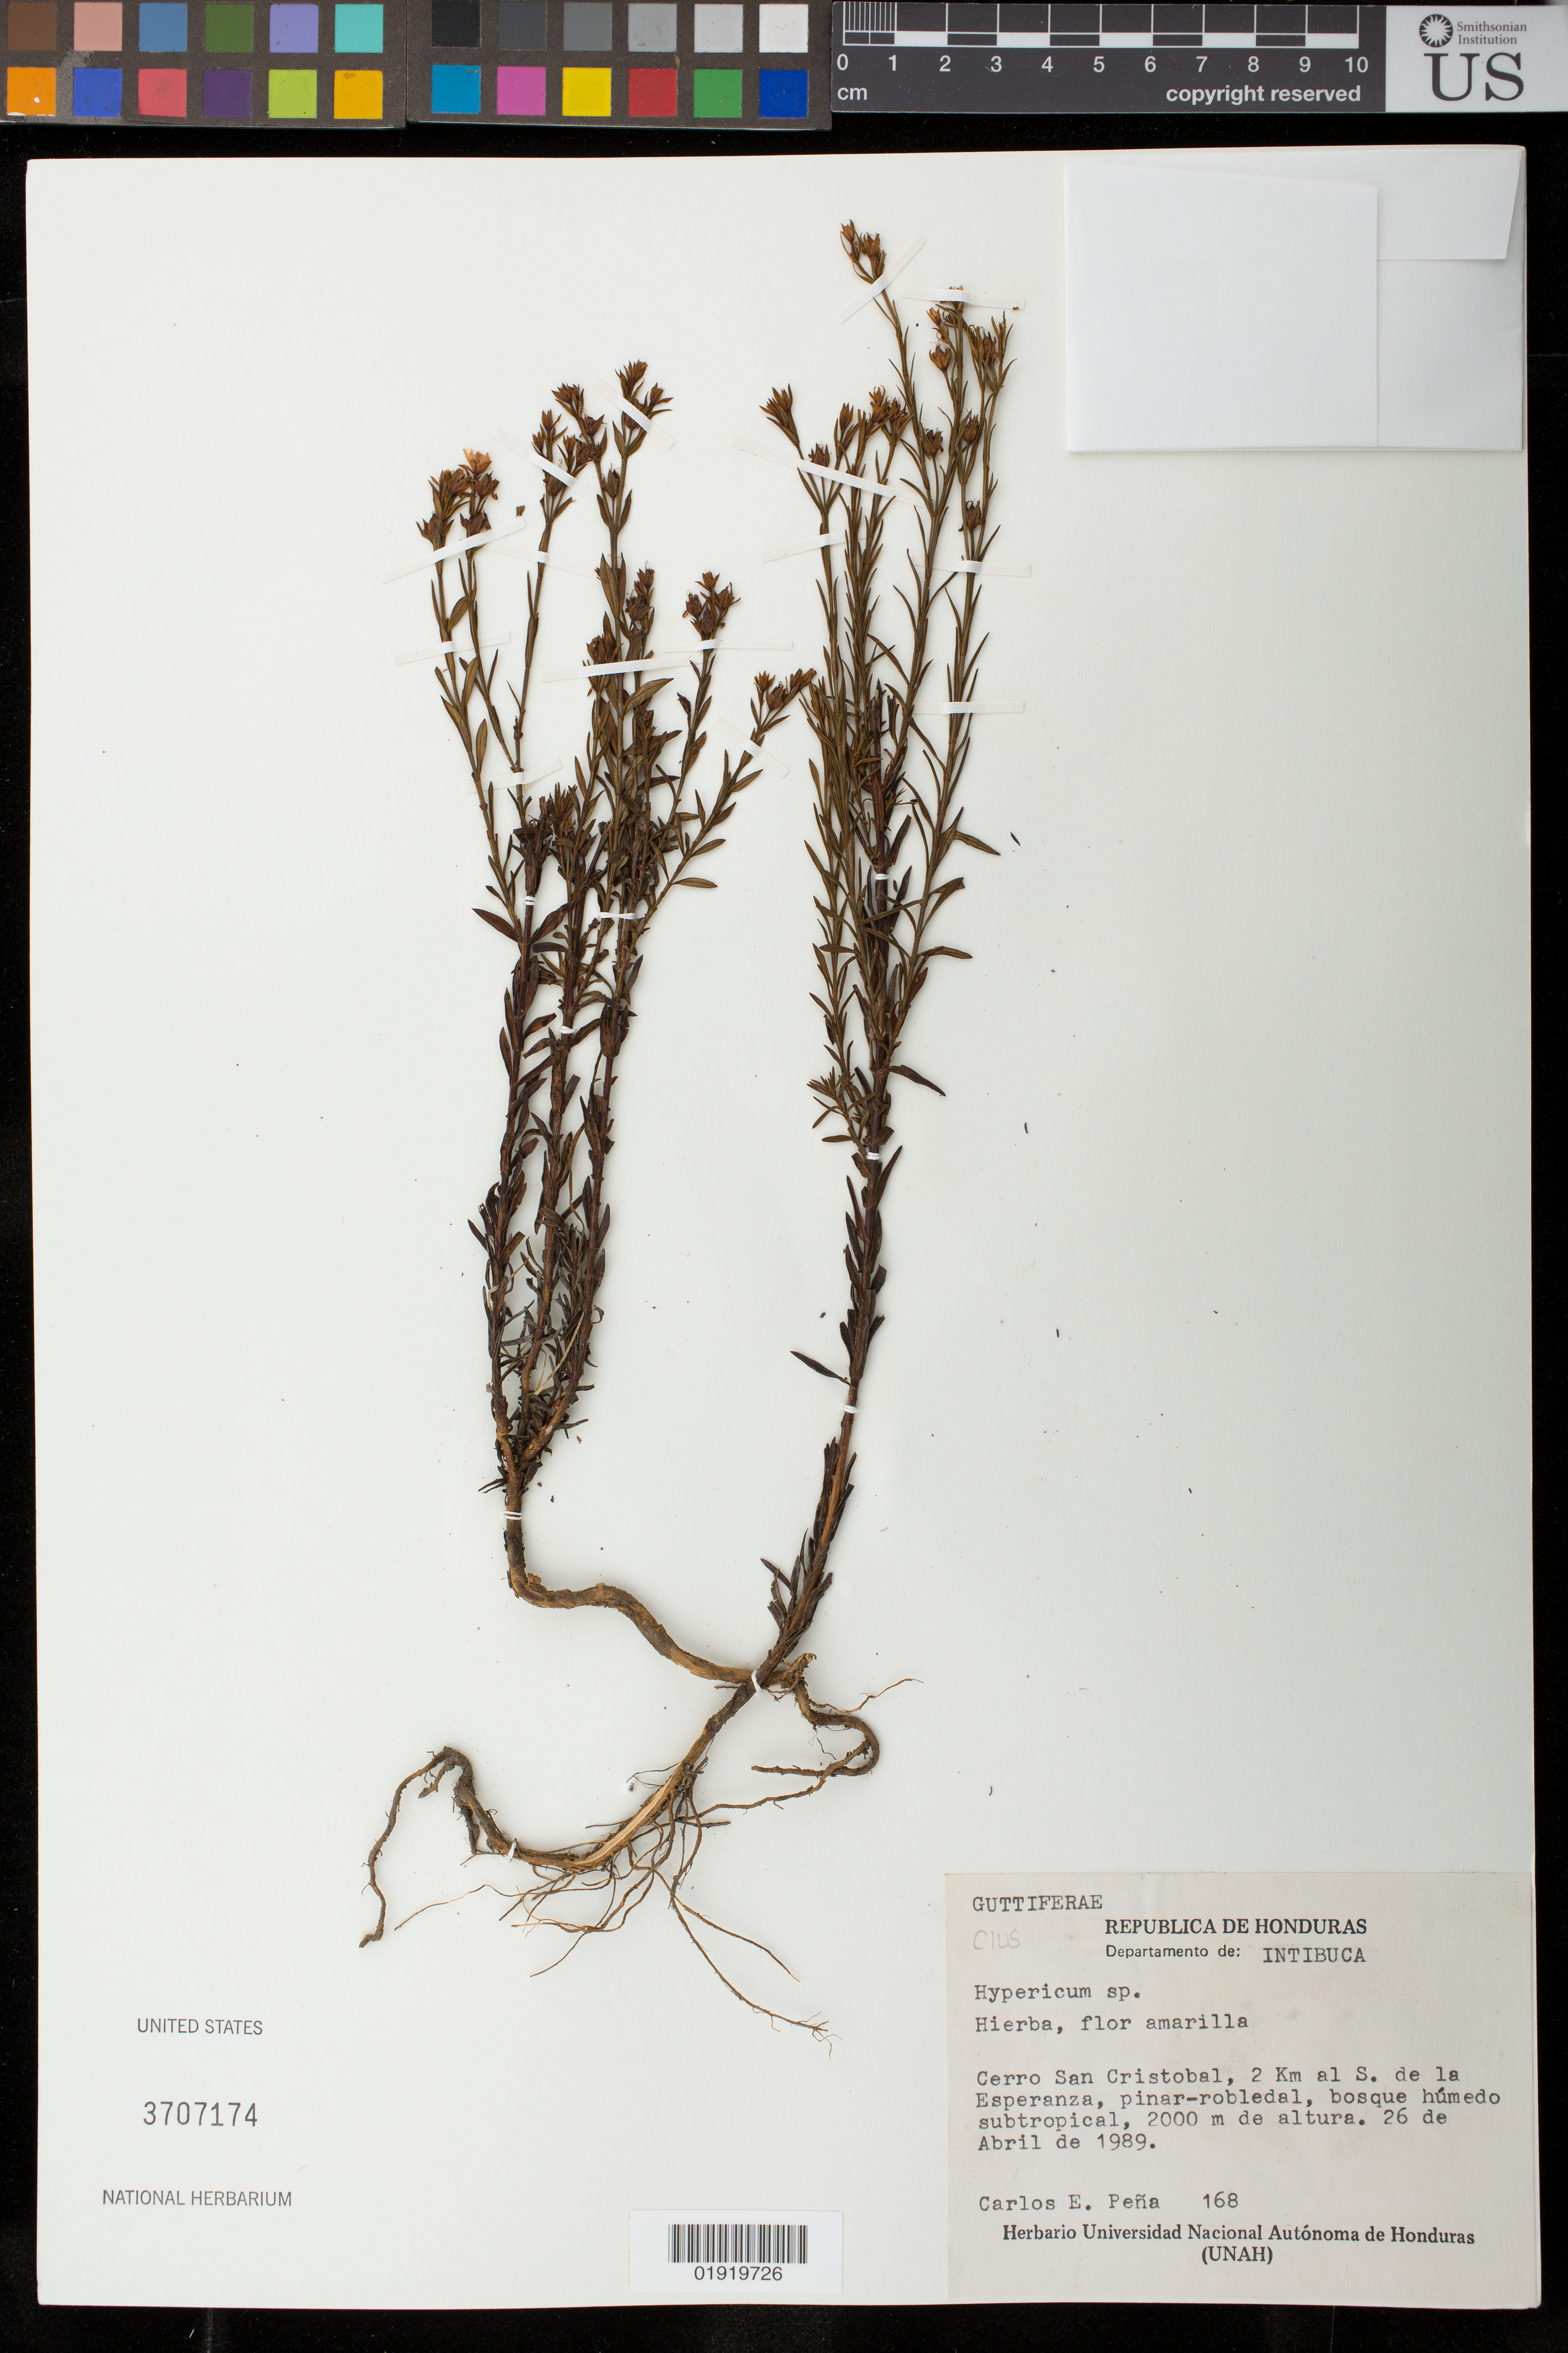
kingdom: Plantae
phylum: Tracheophyta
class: Magnoliopsida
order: Malpighiales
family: Hypericaceae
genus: Hypericum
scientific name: Hypericum sp.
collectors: C. E. Peña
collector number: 168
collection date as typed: Apr 26 1989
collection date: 1989-04-26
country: Honduras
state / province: Intibucá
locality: Departamento de Intibuca. Cerro San Cristobal, 2 km al S. de la Esperanza.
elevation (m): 2000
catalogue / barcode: US 3707174